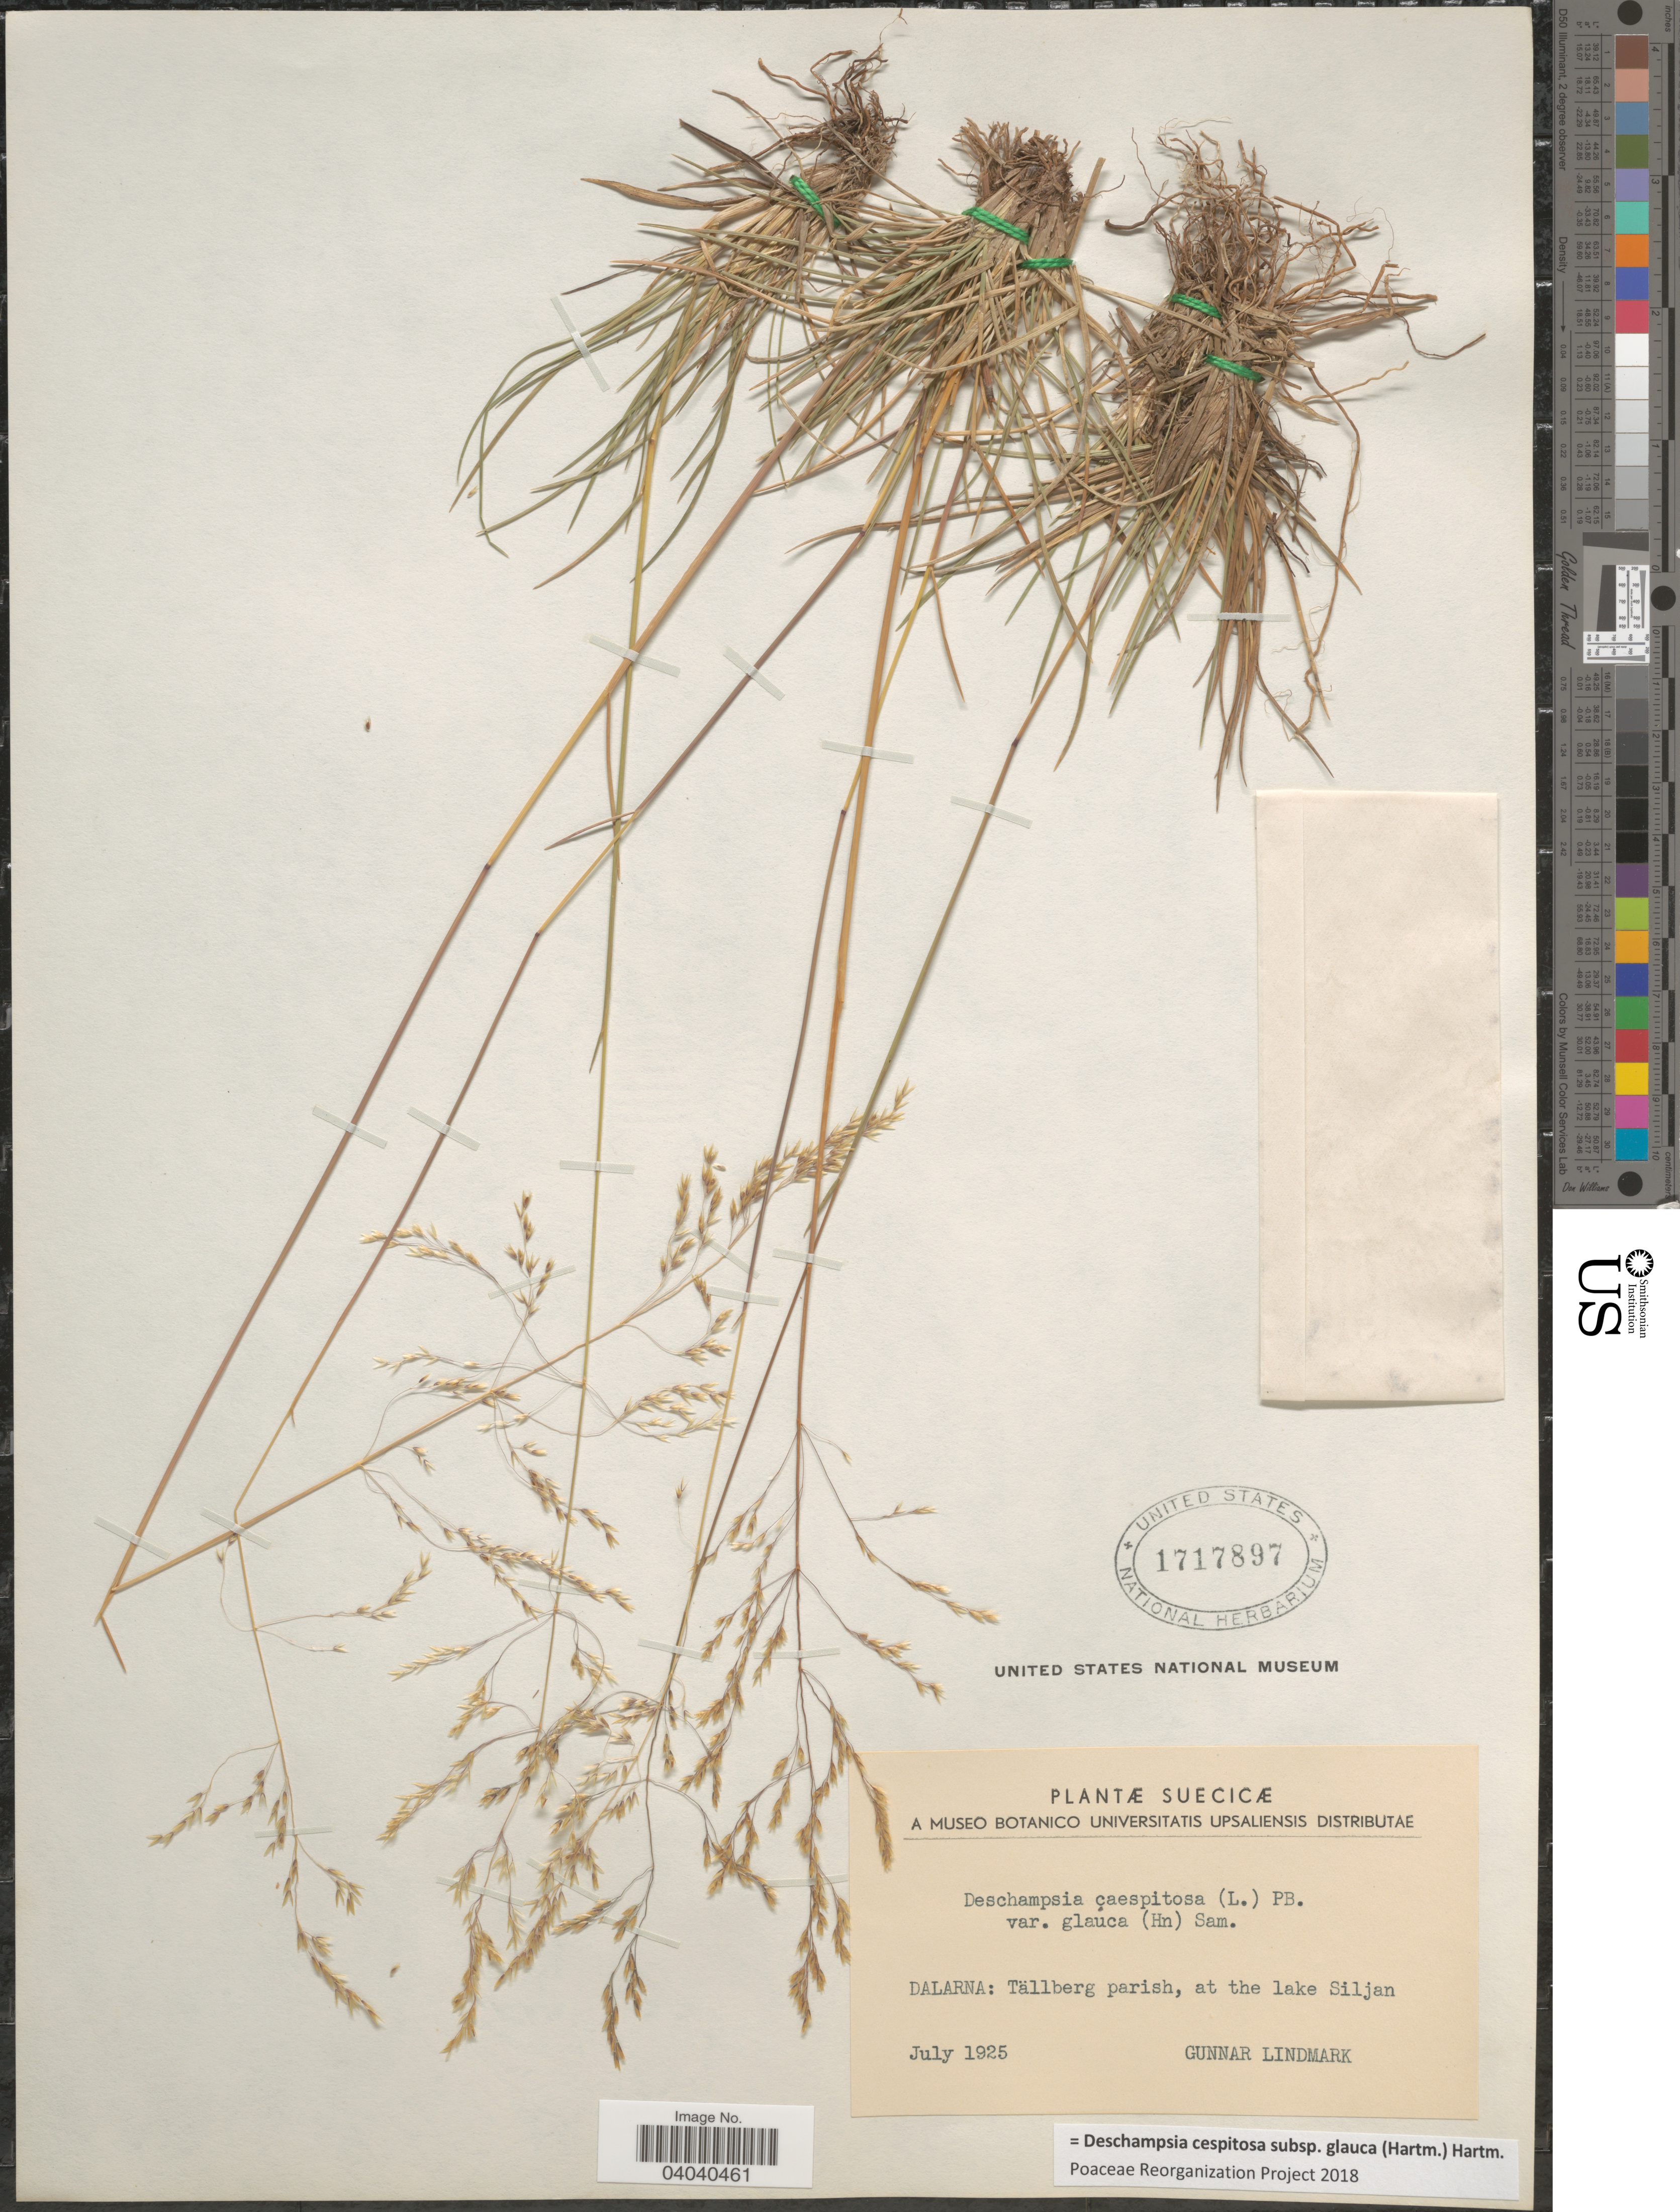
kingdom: Plantae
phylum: Tracheophyta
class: Liliopsida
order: Poales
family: Poaceae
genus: Deschampsia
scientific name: Deschampsia cespitosa subsp. glauca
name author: (Hartm.) Hartm.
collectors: G. Lindmark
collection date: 1925-07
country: Sweden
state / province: Dalarna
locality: Suecicæ. Tällberg parish, at the lake Siljan.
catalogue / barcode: US 1717897